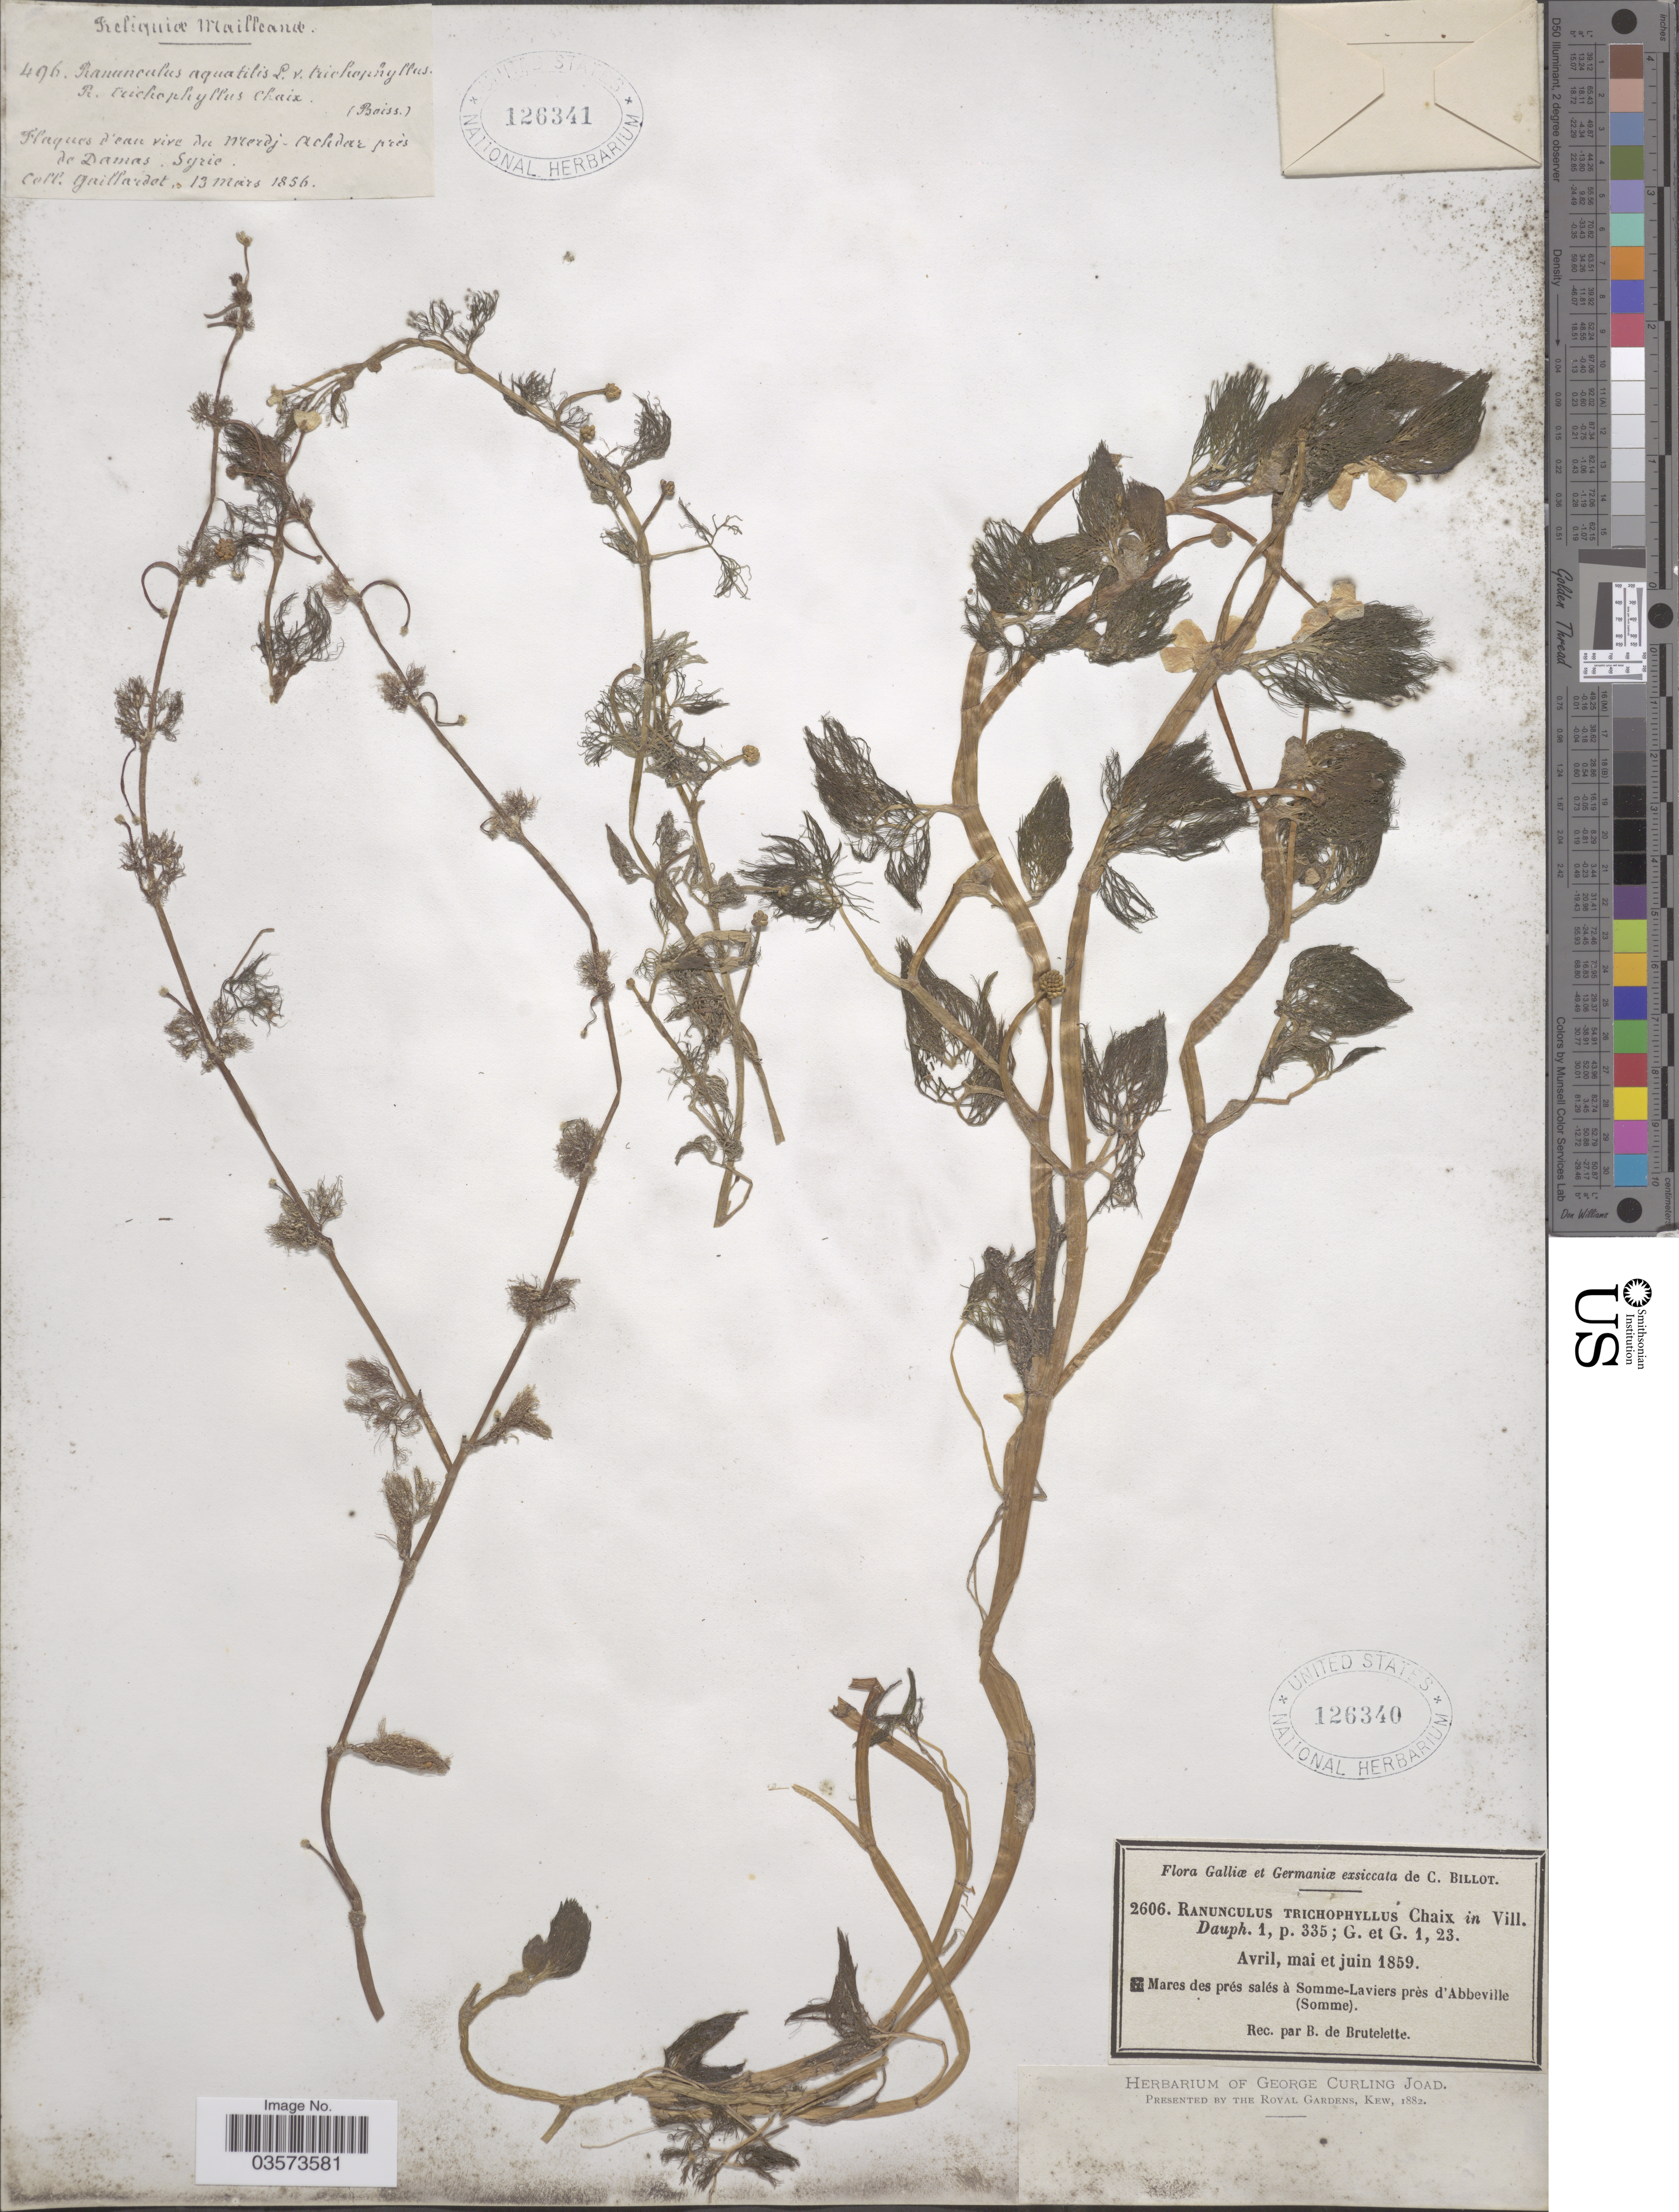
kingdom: Plantae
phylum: Tracheophyta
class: Magnoliopsida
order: Ranunculales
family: Ranunculaceae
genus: Ranunculus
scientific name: Ranunculus trichophyllus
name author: Chaix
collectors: -. Gaillardet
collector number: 496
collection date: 1856-03-13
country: Syria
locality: Flaques d'eau vive du Merdj-Achdar près de Damas.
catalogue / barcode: US 126341